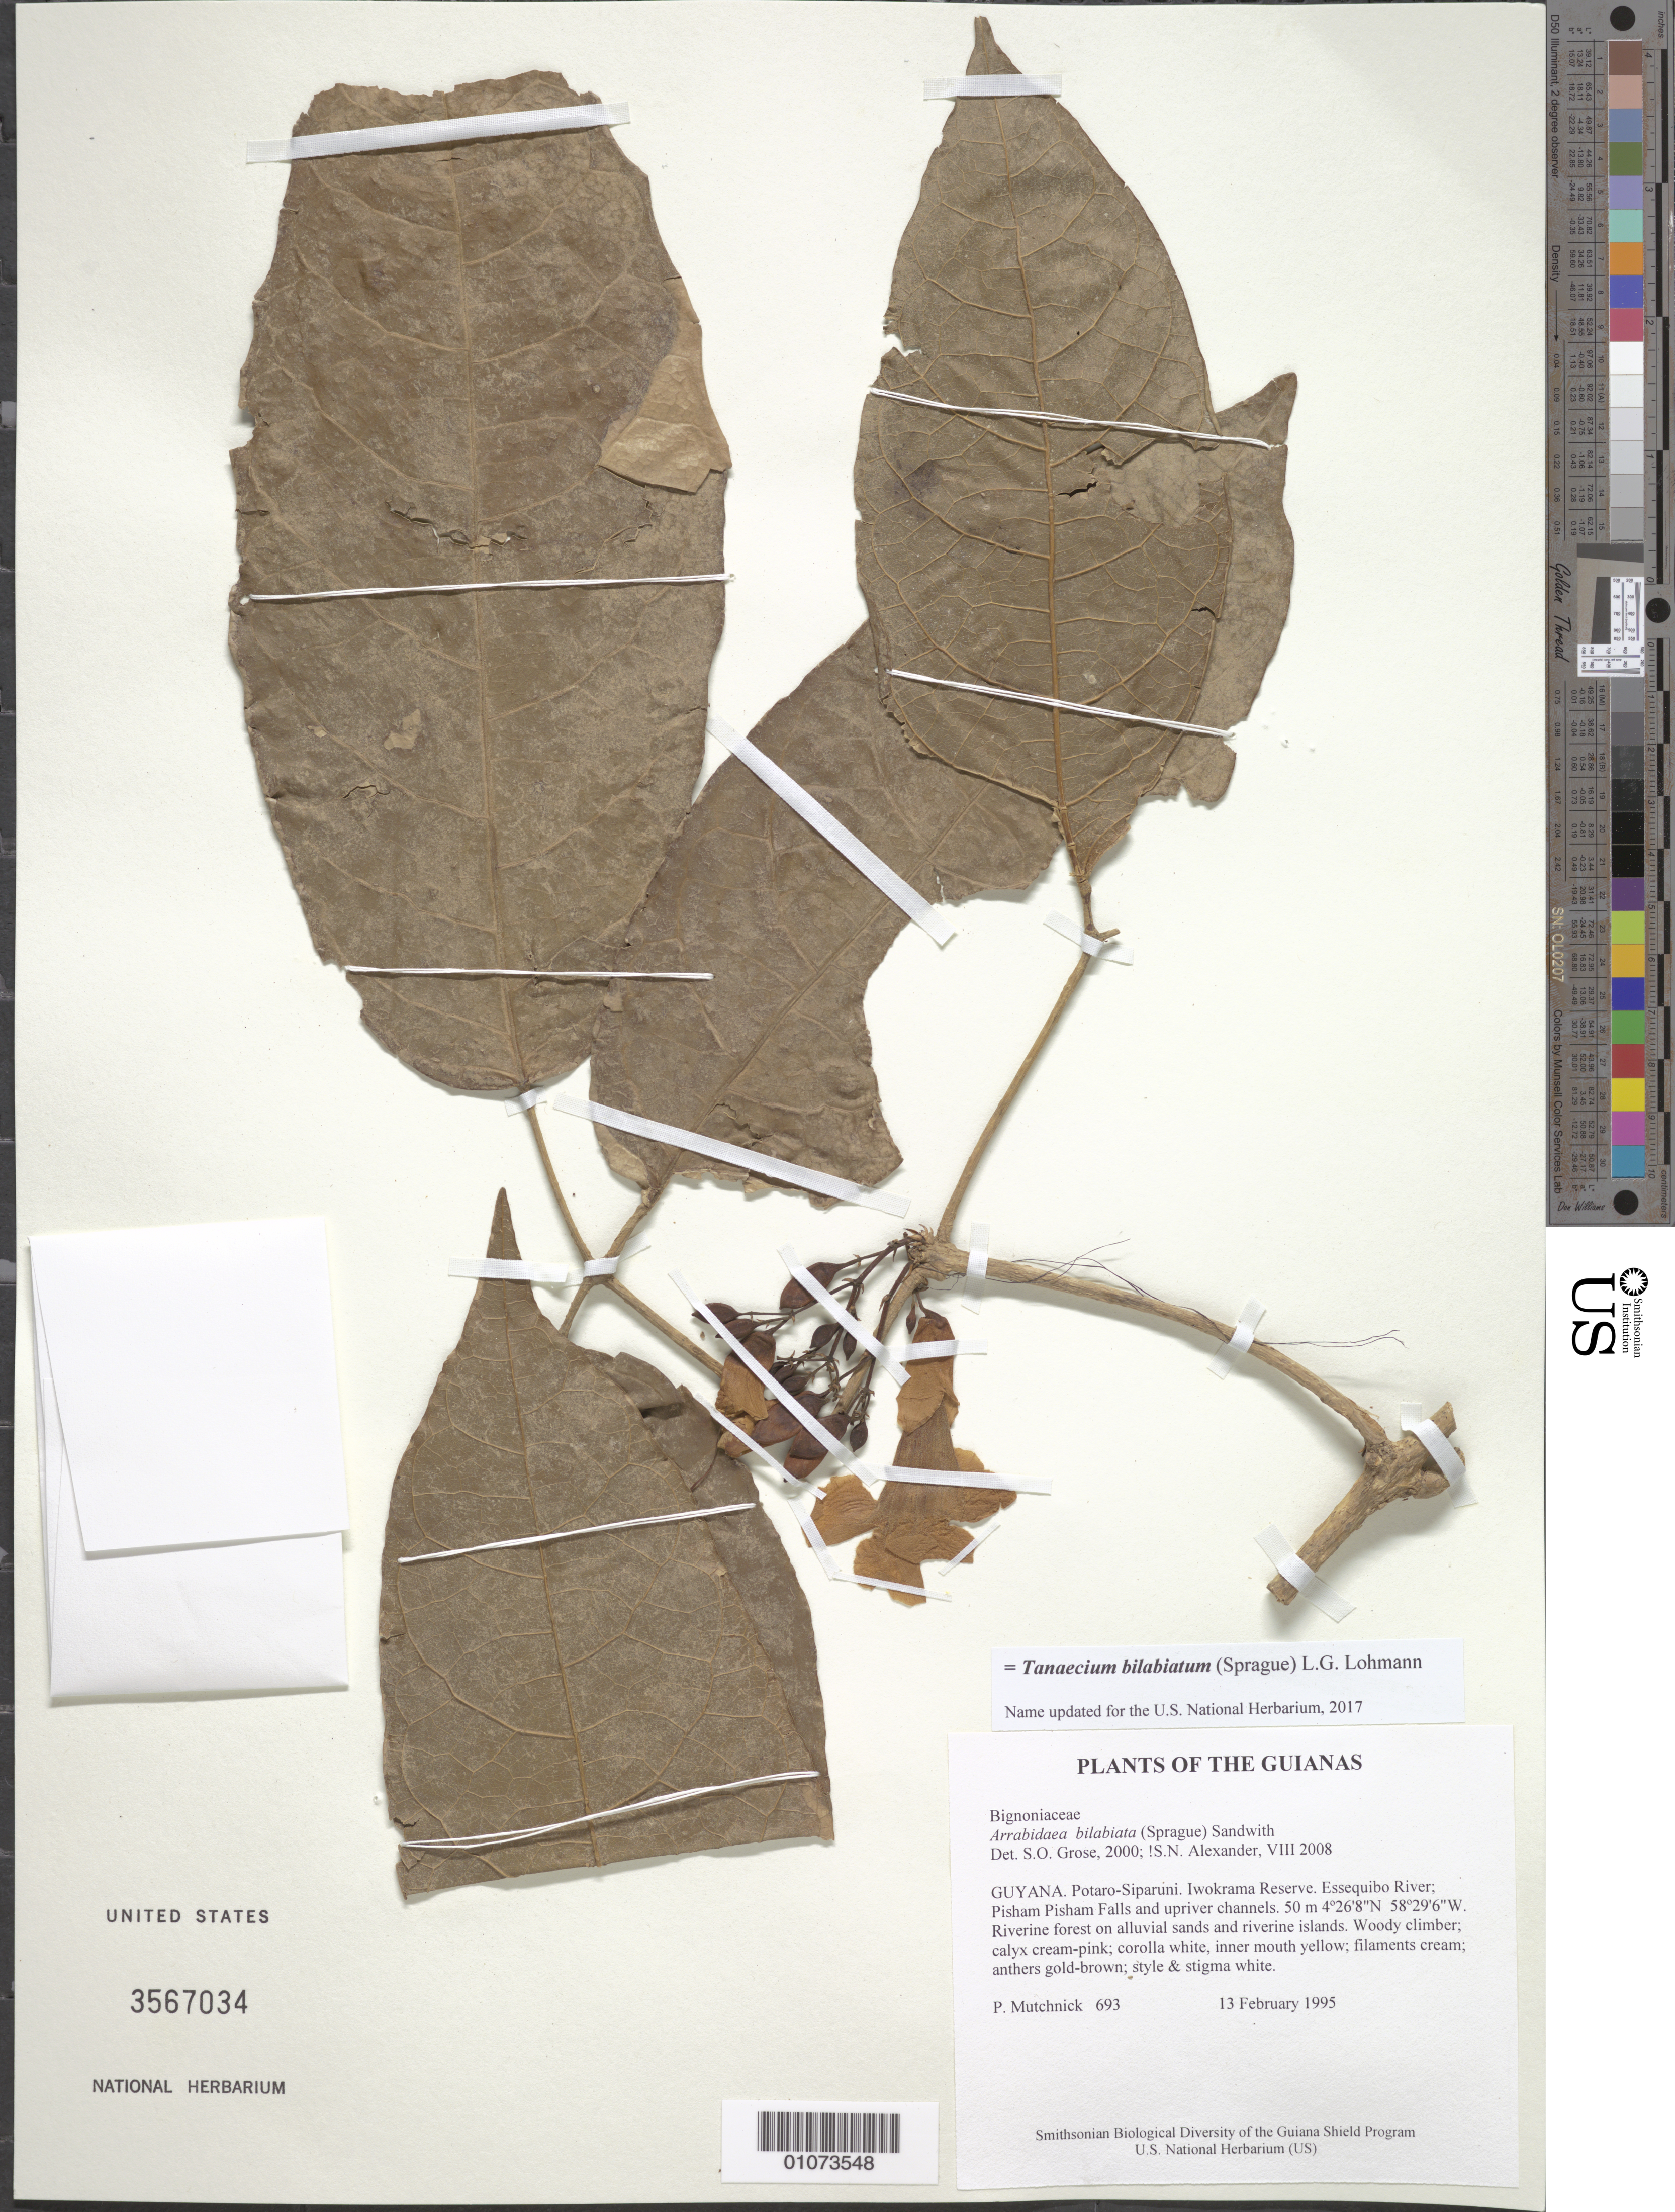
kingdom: Plantae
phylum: Tracheophyta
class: Magnoliopsida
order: Lamiales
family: Bignoniaceae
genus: Tanaecium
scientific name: Tanaecium bilabiatum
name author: (Sprague) L.G. Lohmann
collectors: P. Mutchnick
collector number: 693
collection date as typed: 13 February 1995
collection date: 1995-02-13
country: Guyana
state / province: Potaro-Siparuni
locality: Iwokrama Reserve. Essequibo River; Pisham Pisham Falls and upriver channels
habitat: Riverine forest on alluvial sands and riverine islands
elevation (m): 50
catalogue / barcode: US 3567034